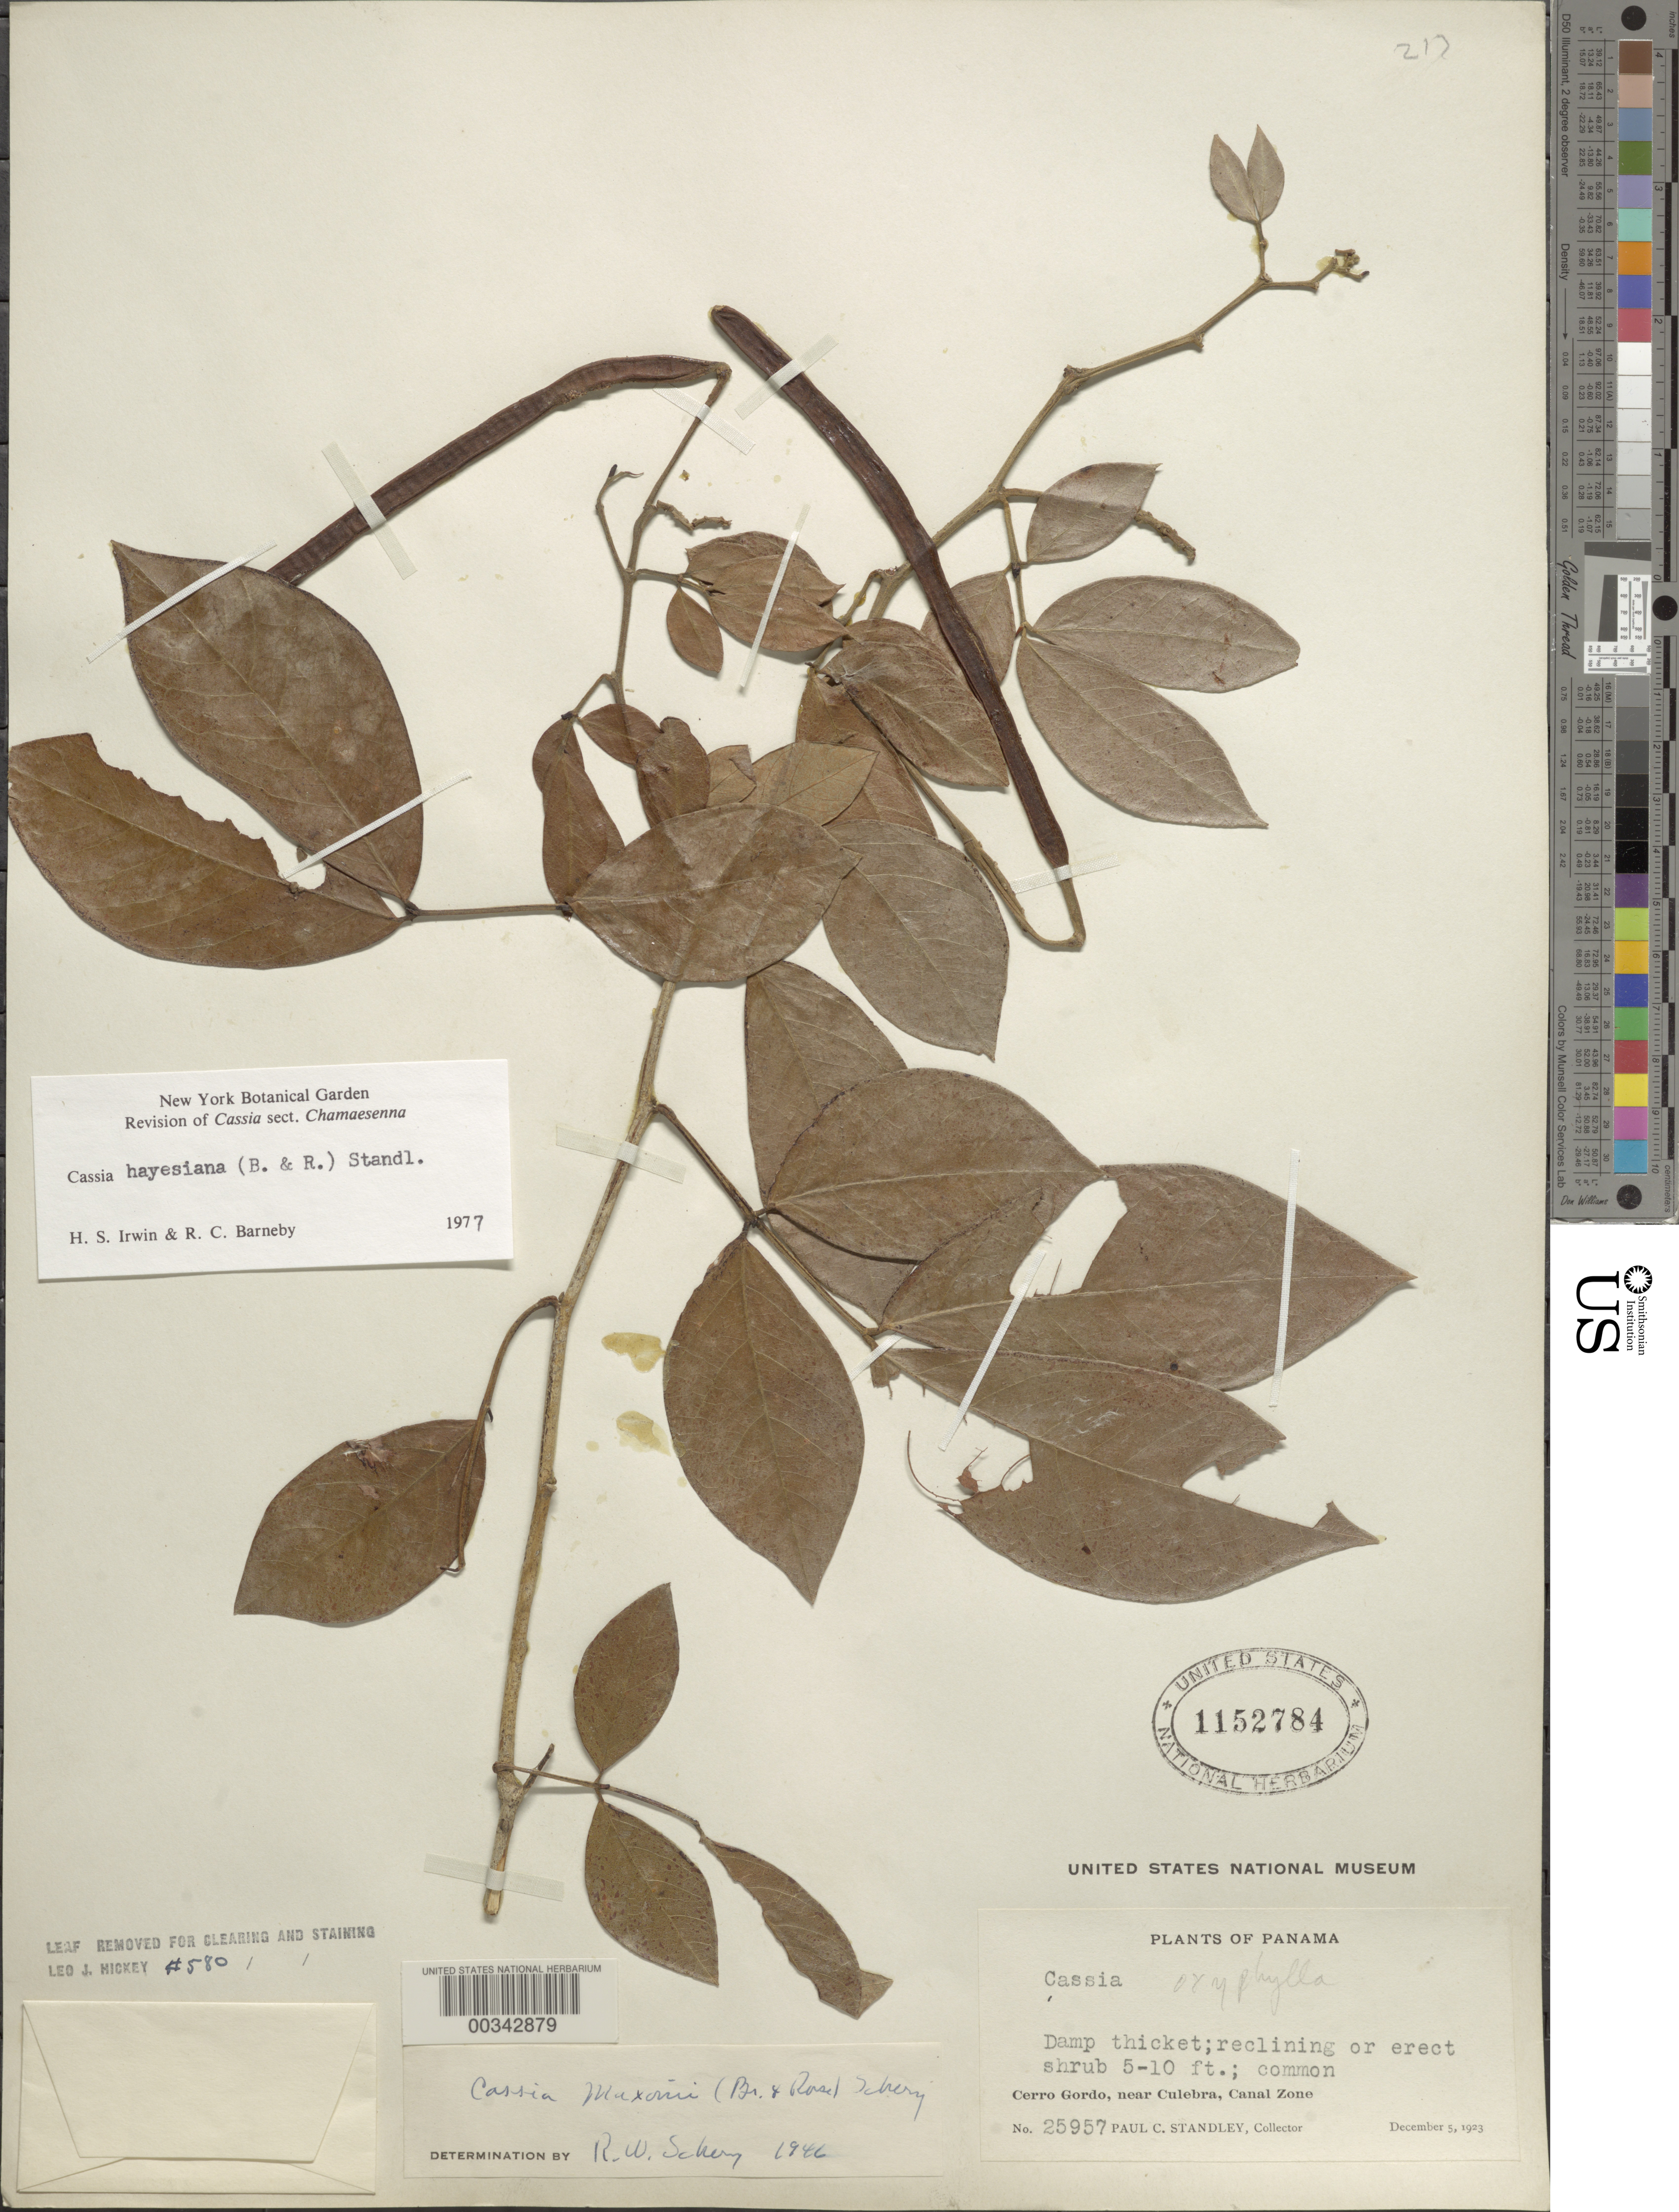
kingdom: Plantae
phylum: Tracheophyta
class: Magnoliopsida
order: Fabales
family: Fabaceae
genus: Senna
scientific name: Senna hayesiana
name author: (Britton & Rose) H.S. Irwin & Barneby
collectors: P. C. Standley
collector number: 25957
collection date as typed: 05 Dec 1923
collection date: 1923-12-05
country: Panama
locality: Cerro Gordo; near Culebra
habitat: Damp thicket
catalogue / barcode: US 1152784